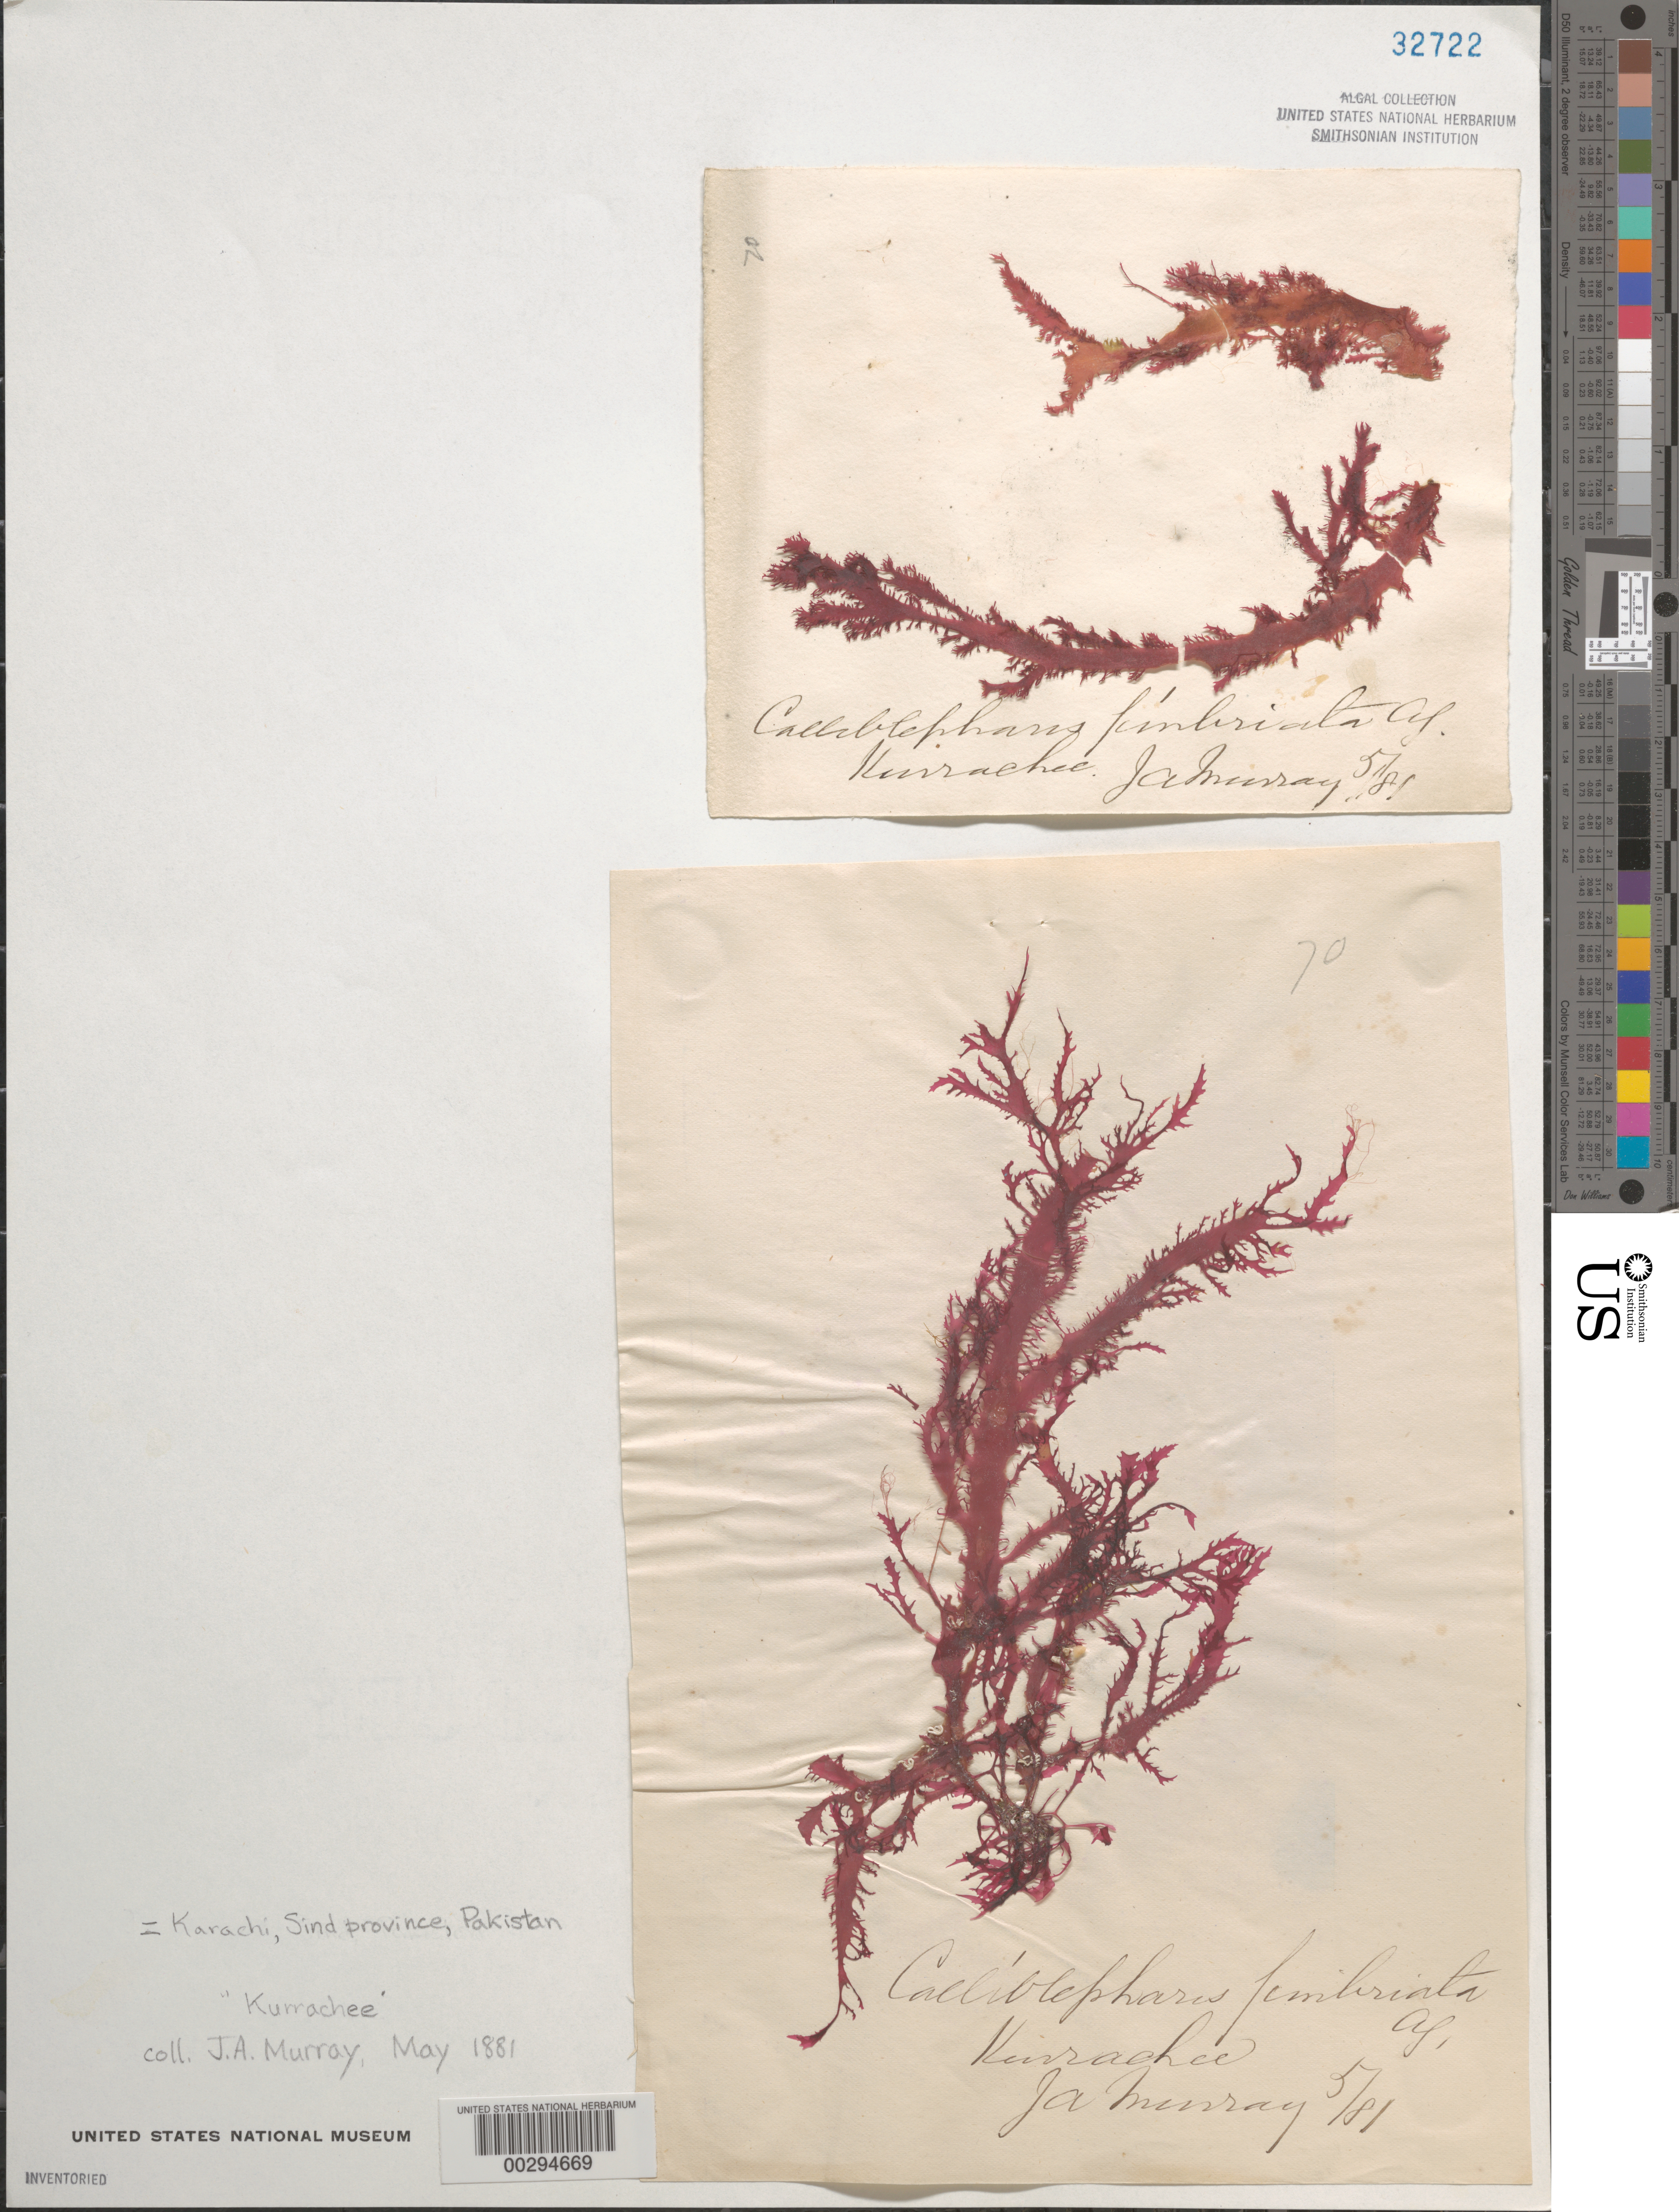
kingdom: Plantae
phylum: Rhodophyta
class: Florideophyceae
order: Gigartinales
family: Cystocloniaceae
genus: Calliblepharis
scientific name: Calliblepharis fimbriata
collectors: J. A. Murray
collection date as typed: May 1881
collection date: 1881-05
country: Pakistan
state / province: Sindh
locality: Karachi (kurrachee)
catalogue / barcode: US 32722